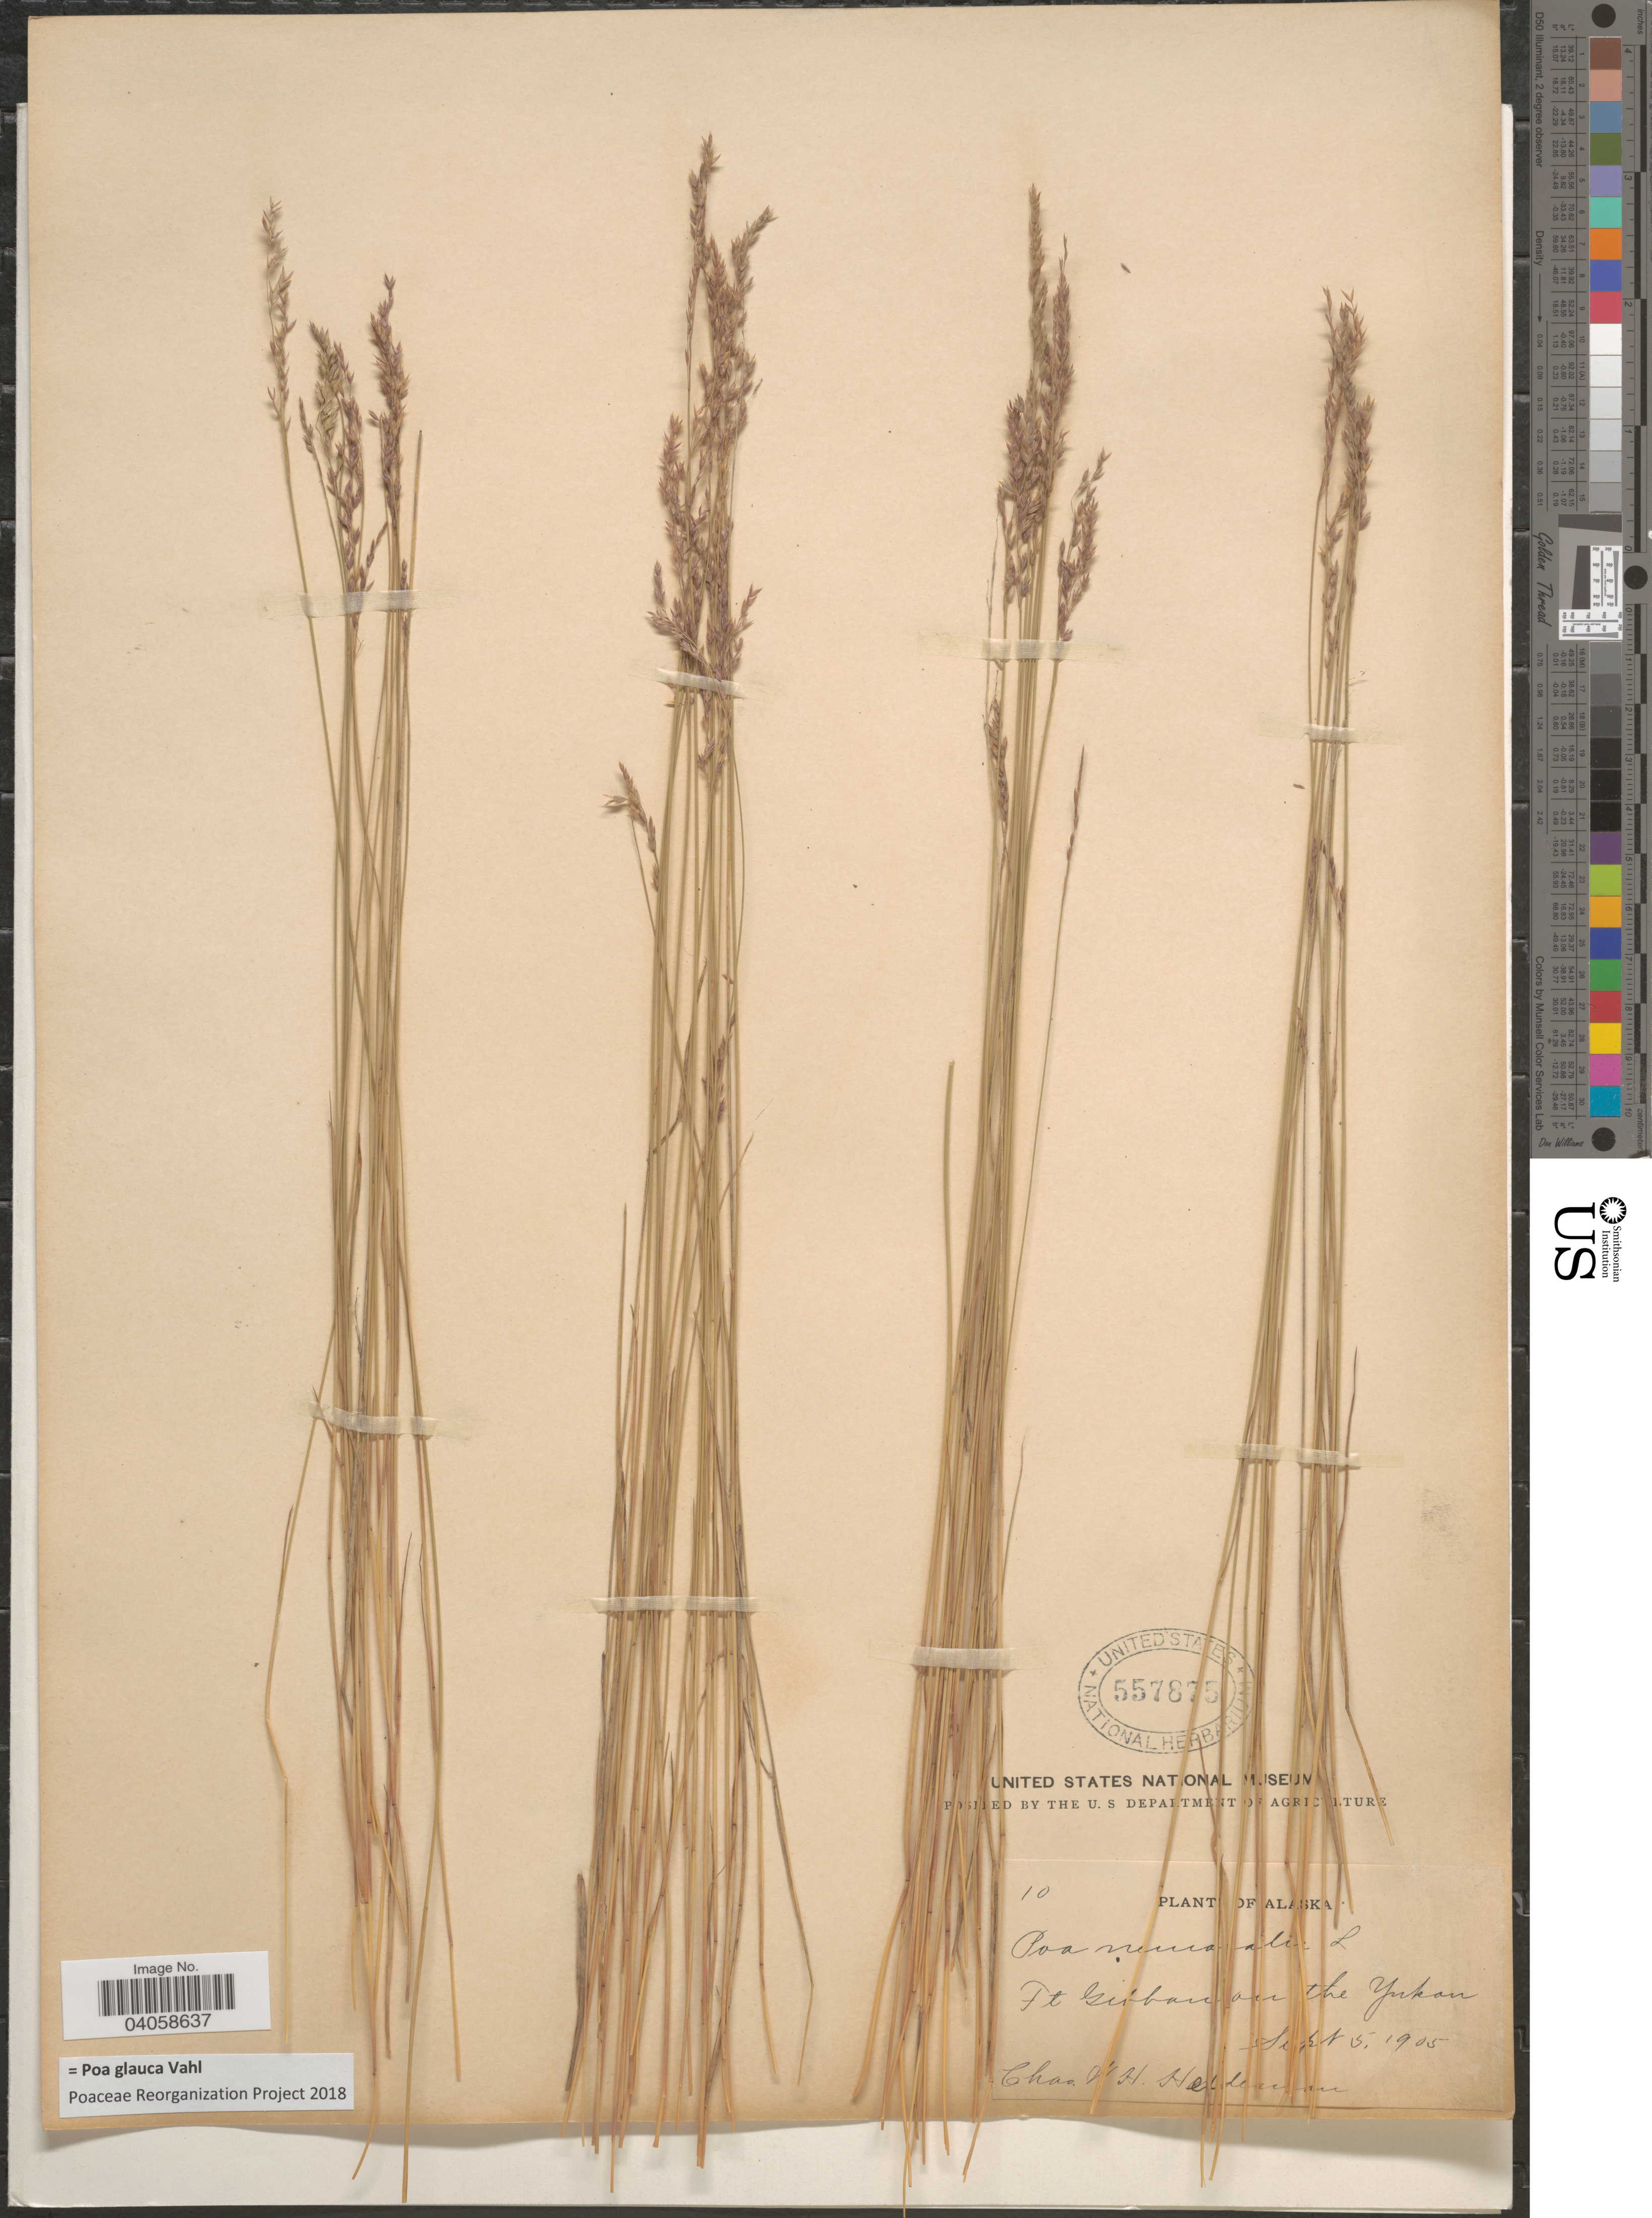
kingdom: Plantae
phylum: Tracheophyta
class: Liliopsida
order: Poales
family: Poaceae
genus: Poa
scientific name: Poa glauca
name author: Vahl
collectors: C. Henderson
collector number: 10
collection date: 1905-09-05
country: United States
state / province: Alaska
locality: Ft Gibbon on the Yukon.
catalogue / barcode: US 557875